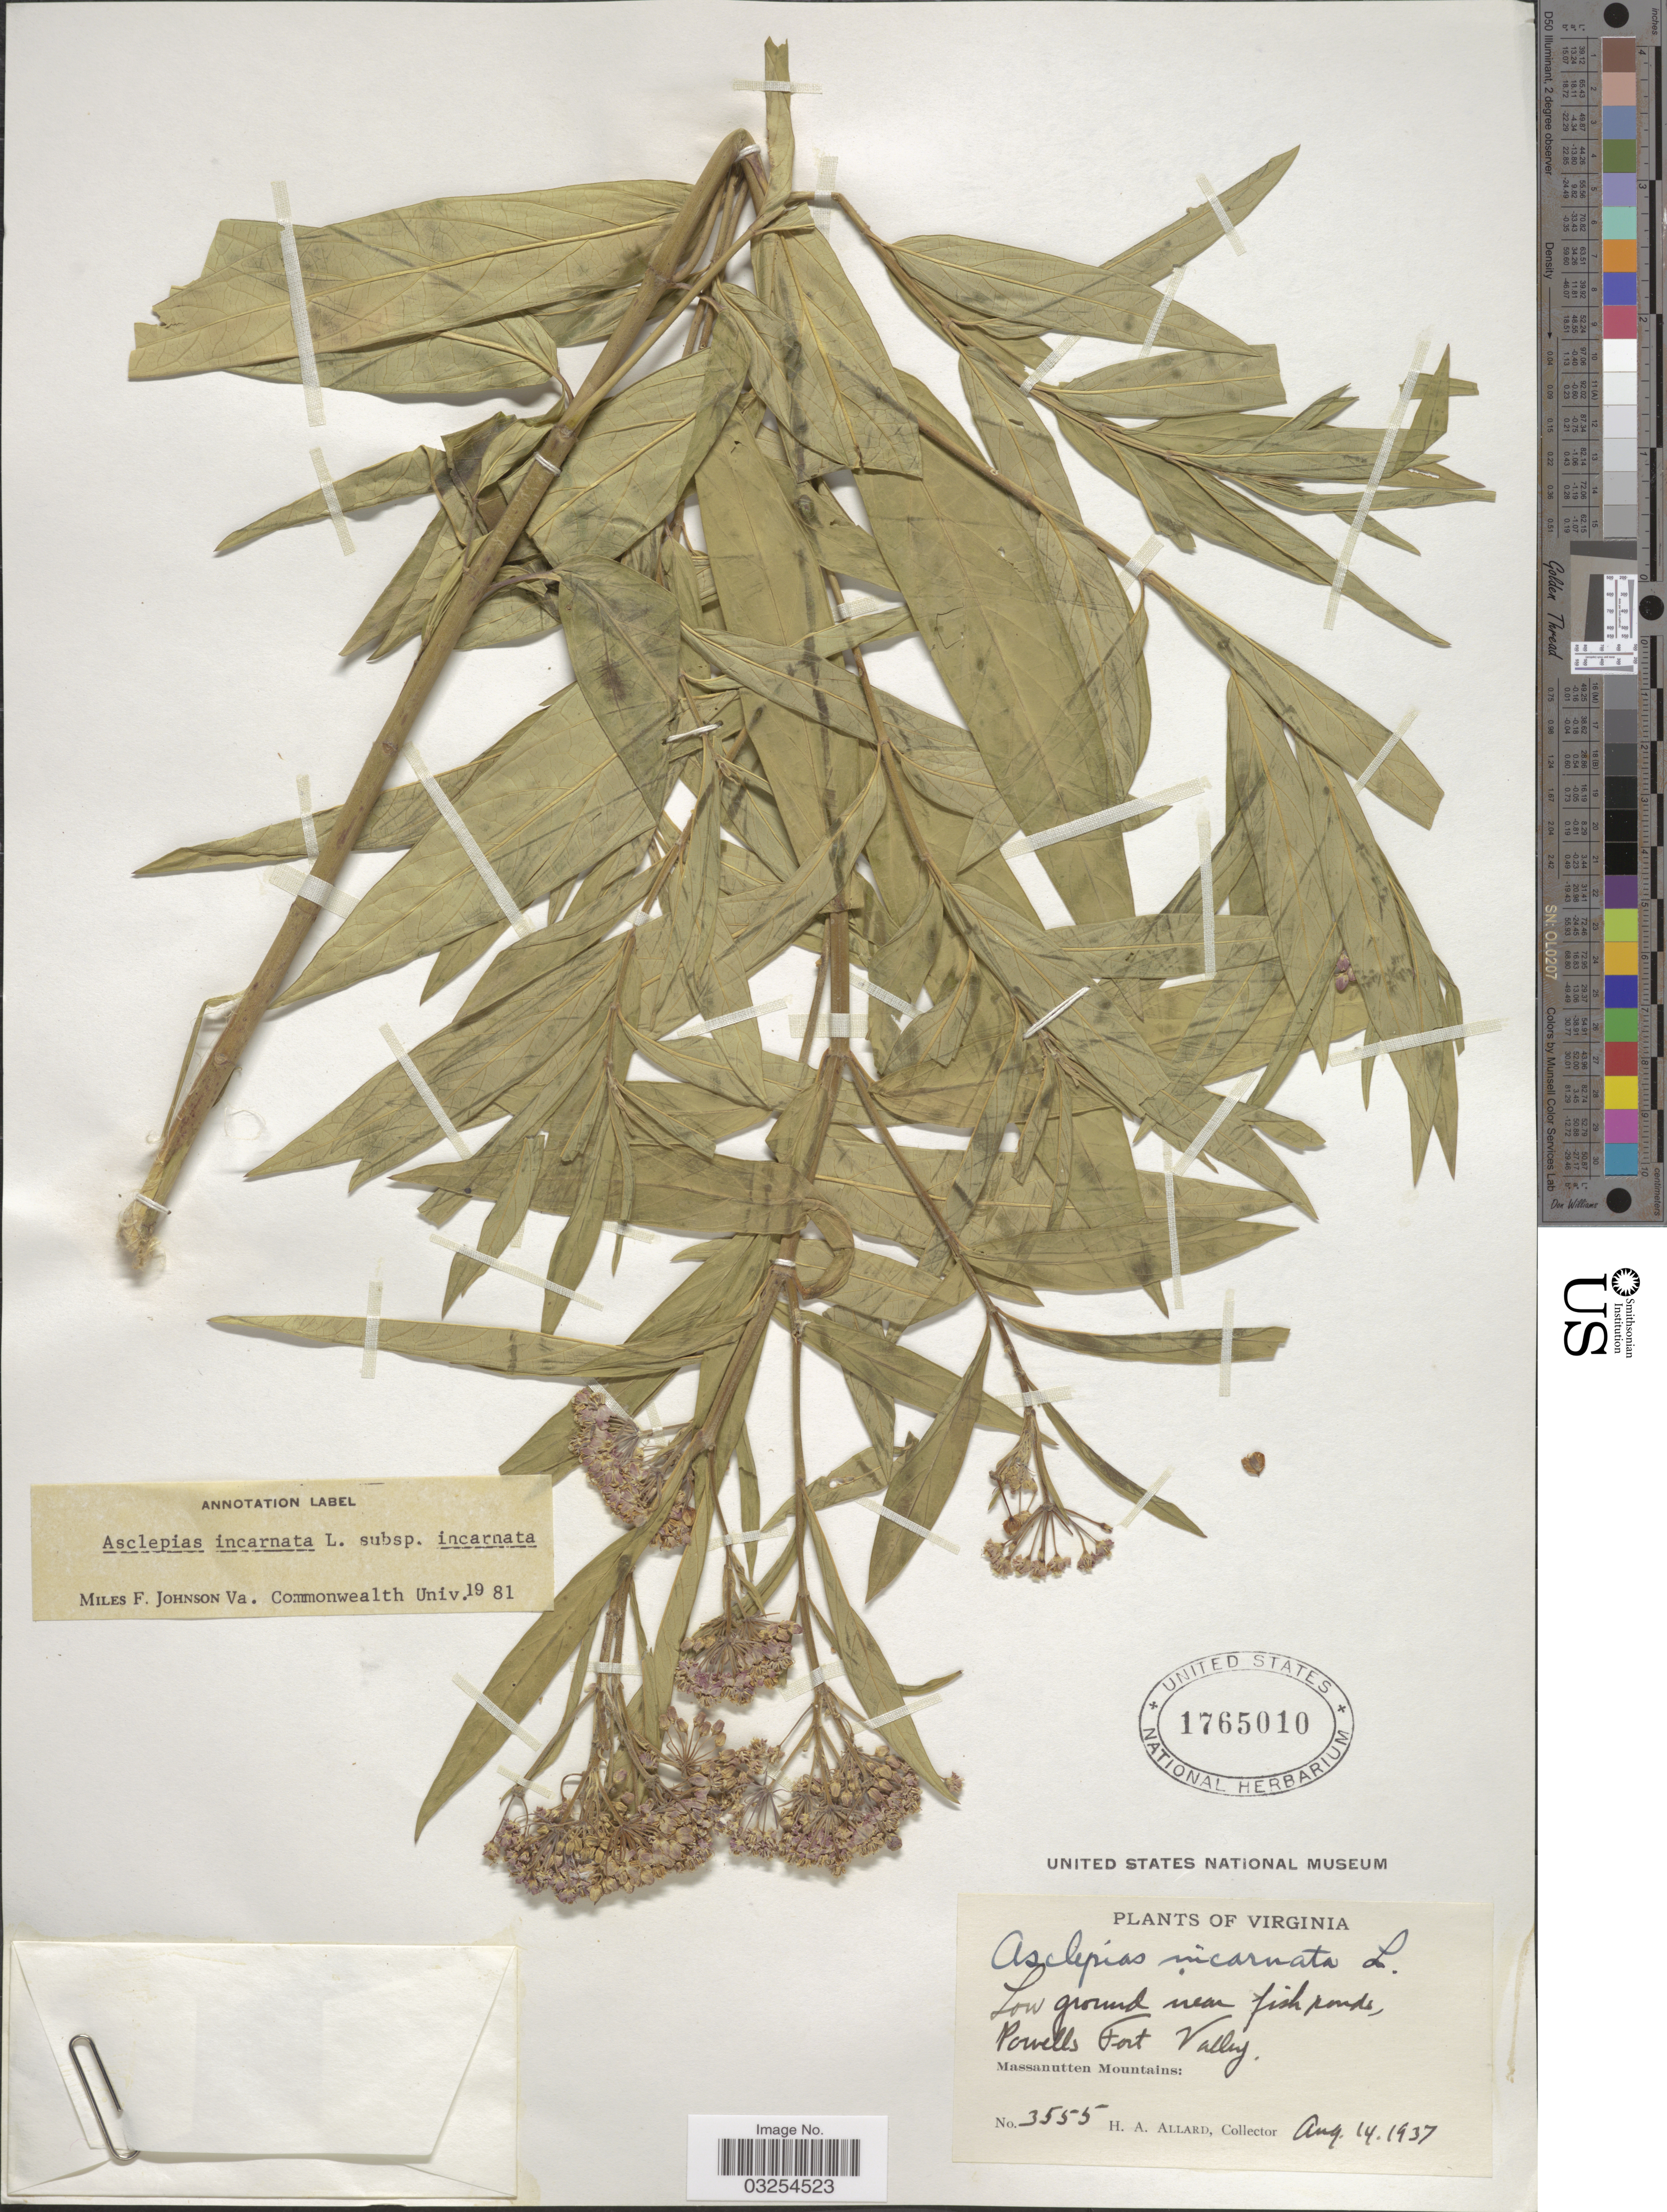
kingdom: Plantae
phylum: Tracheophyta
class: Magnoliopsida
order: Gentianales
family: Apocynaceae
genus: Asclepias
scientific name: Asclepias incarnata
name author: L.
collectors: H. A. Allard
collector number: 3555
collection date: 1937-08-14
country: United States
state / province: Virginia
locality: Low ground near fish ponds, Powells Fort Valley. Massanutten Mountains.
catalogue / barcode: US 1765010